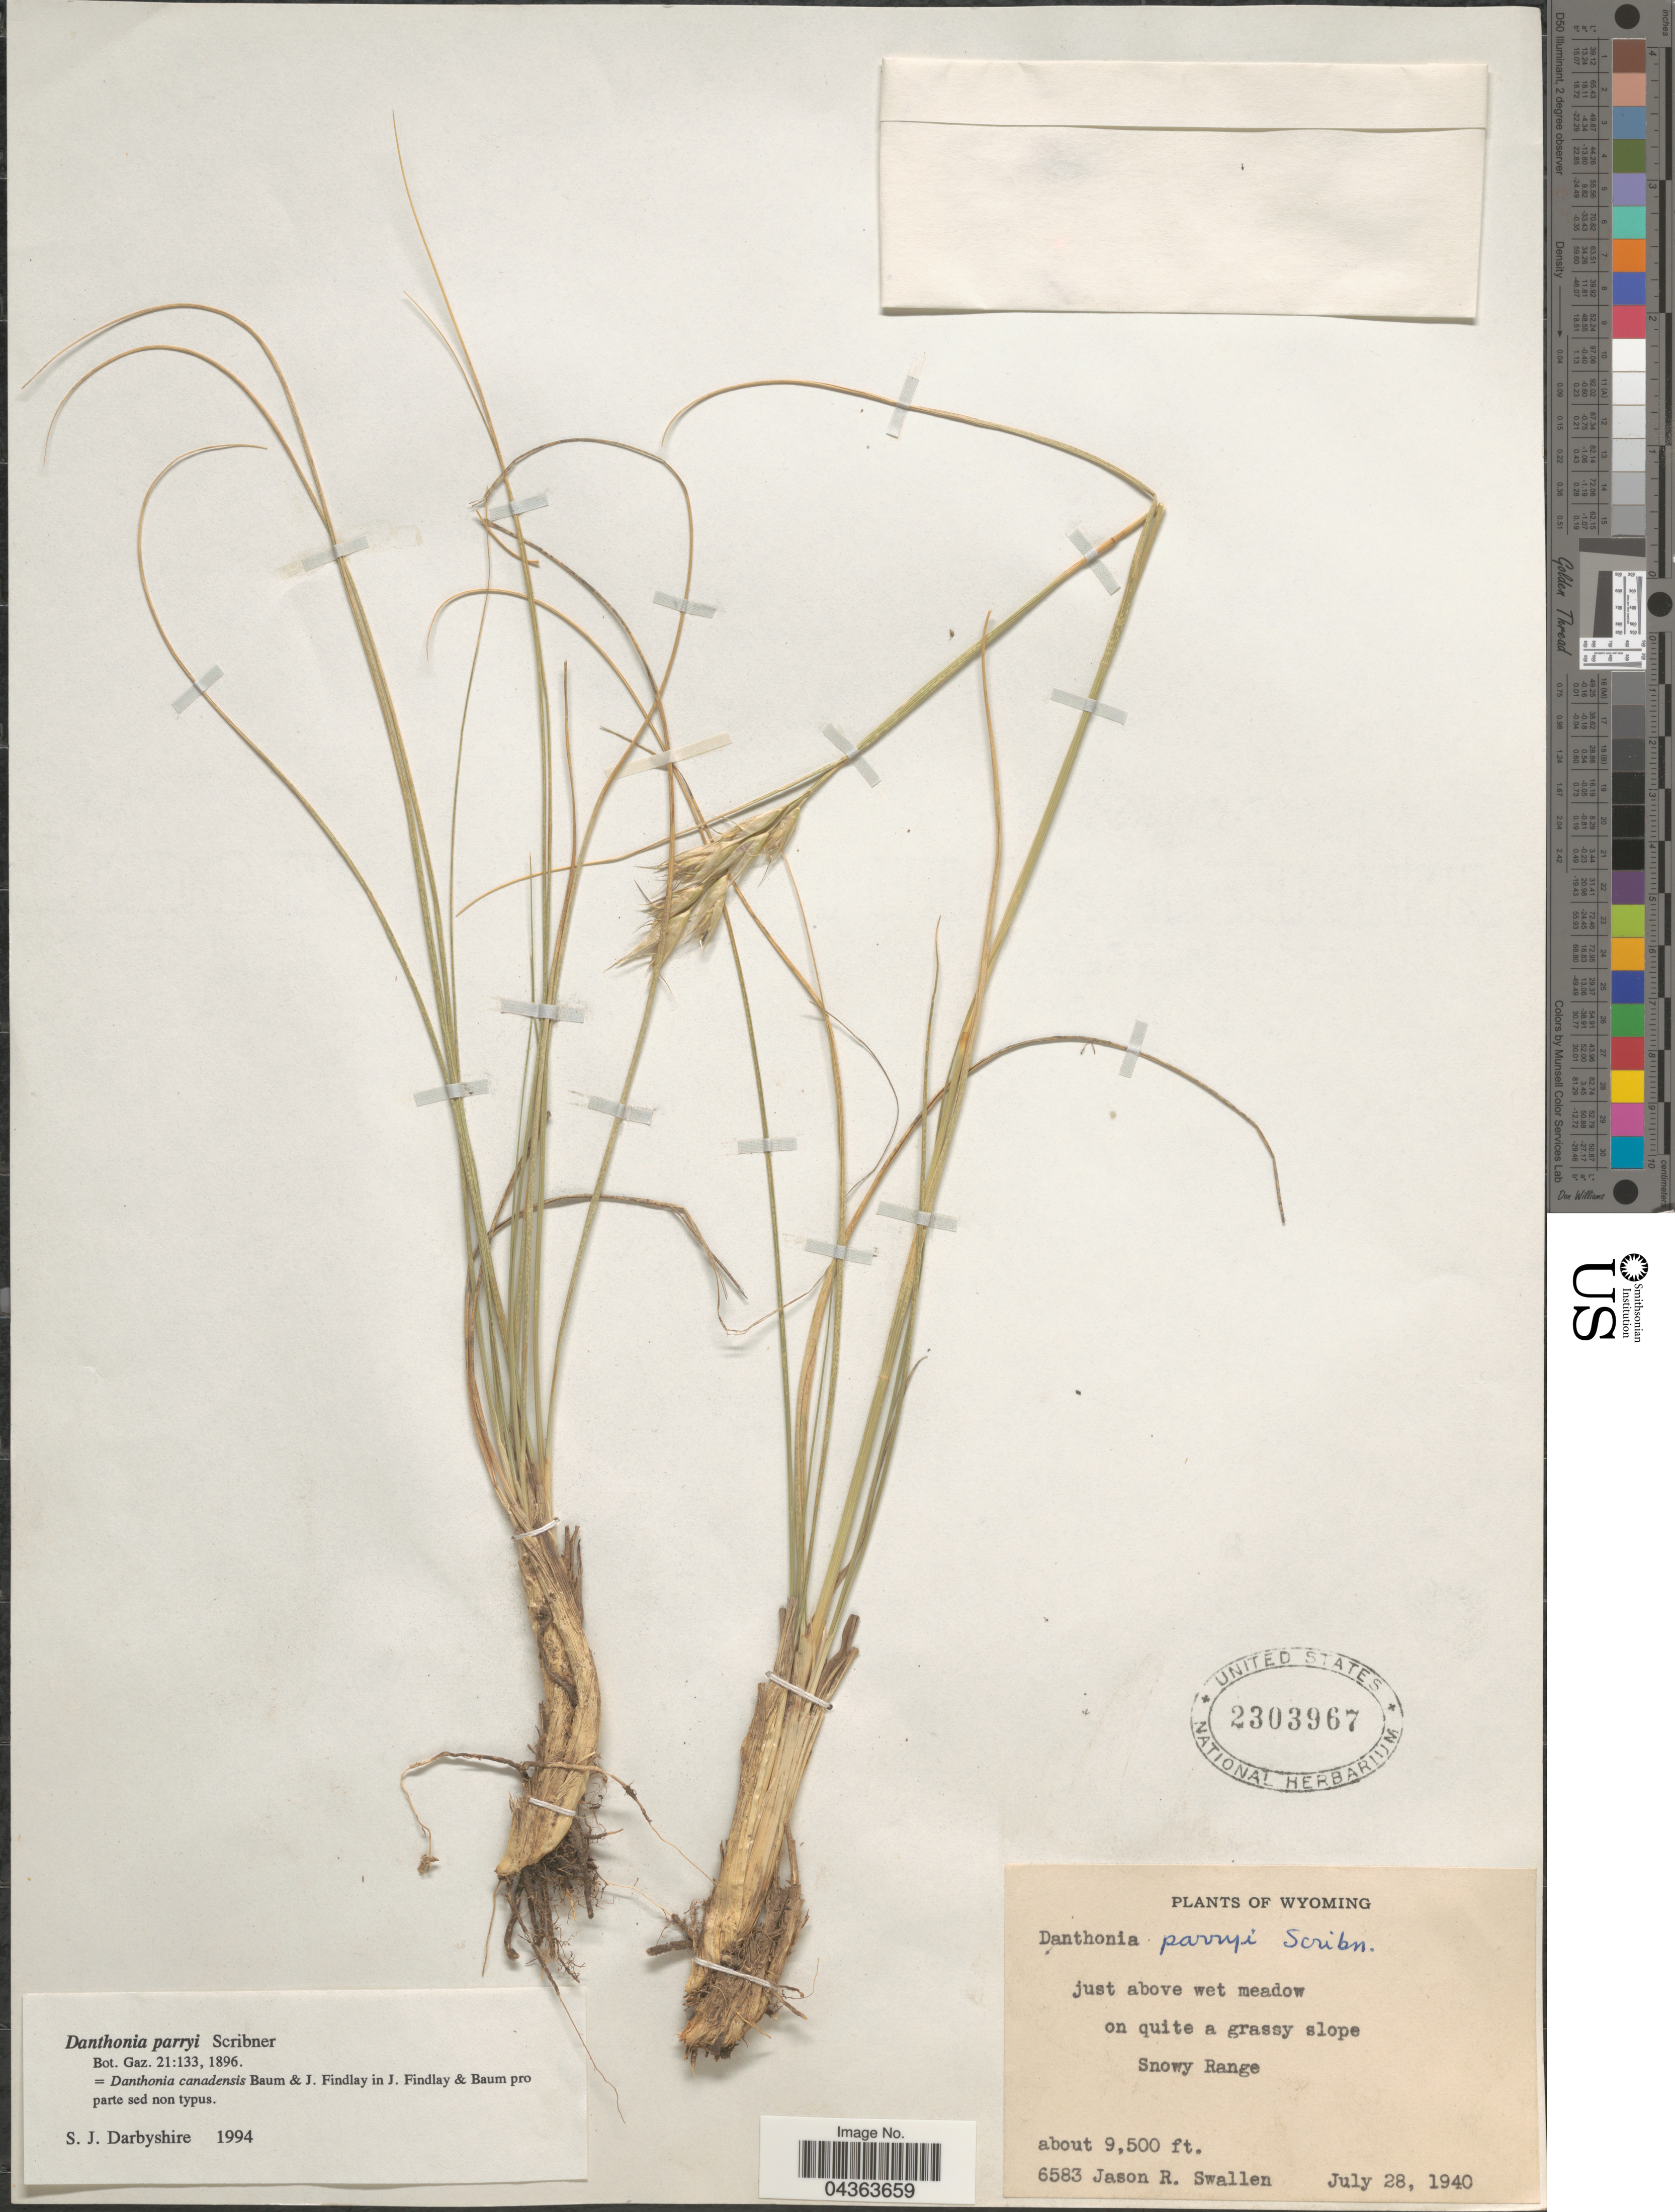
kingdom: Plantae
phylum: Tracheophyta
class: Liliopsida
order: Poales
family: Poaceae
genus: Danthonia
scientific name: Danthonia parryi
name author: Scribn.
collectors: J. R. Swallen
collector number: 6583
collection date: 1940-07-28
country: United States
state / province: Wyoming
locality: Just above wet meadow on quite a grassy slope Snowy Range.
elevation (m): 2896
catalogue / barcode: US 2303967